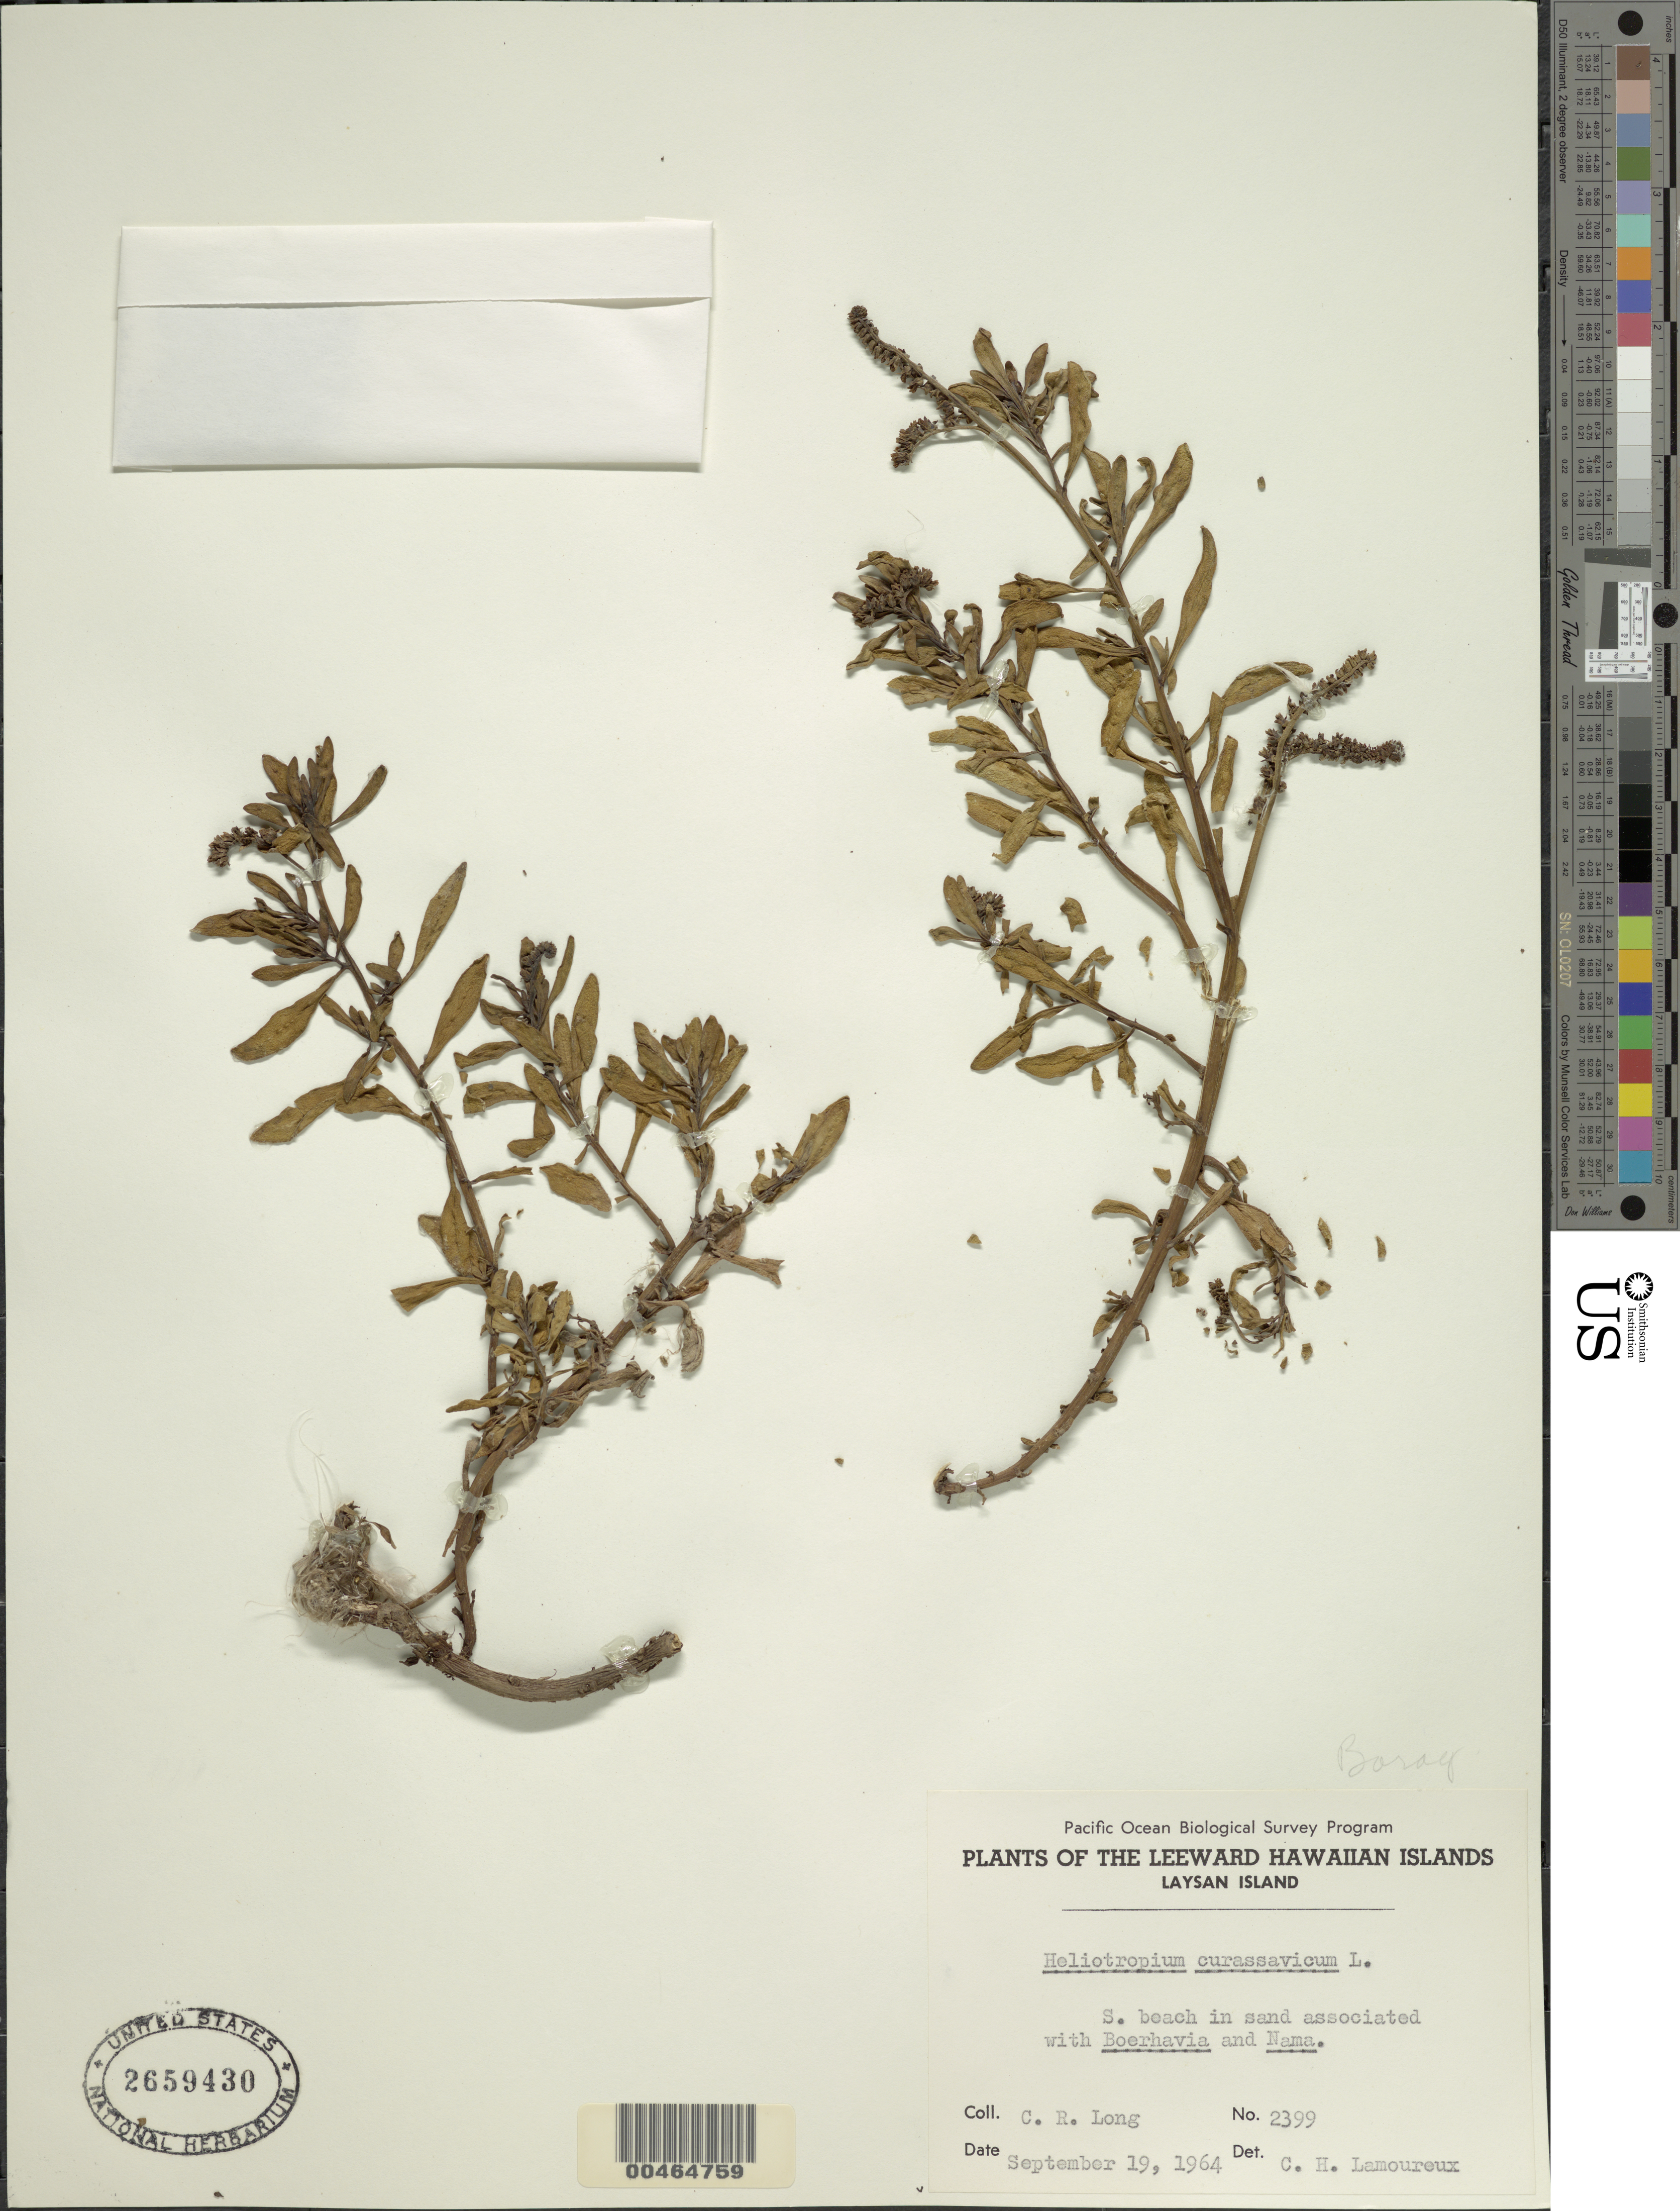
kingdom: Plantae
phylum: Tracheophyta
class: Magnoliopsida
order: Boraginales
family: Heliotropiaceae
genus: Heliotropium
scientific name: Heliotropium curassavicum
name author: L.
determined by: Lamoureux, C. H.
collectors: C. Long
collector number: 2399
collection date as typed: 19 Sep 1964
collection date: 1964-09-19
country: United States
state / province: Hawaii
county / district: Honolulu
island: Laysan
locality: S beach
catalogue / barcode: US 2659430